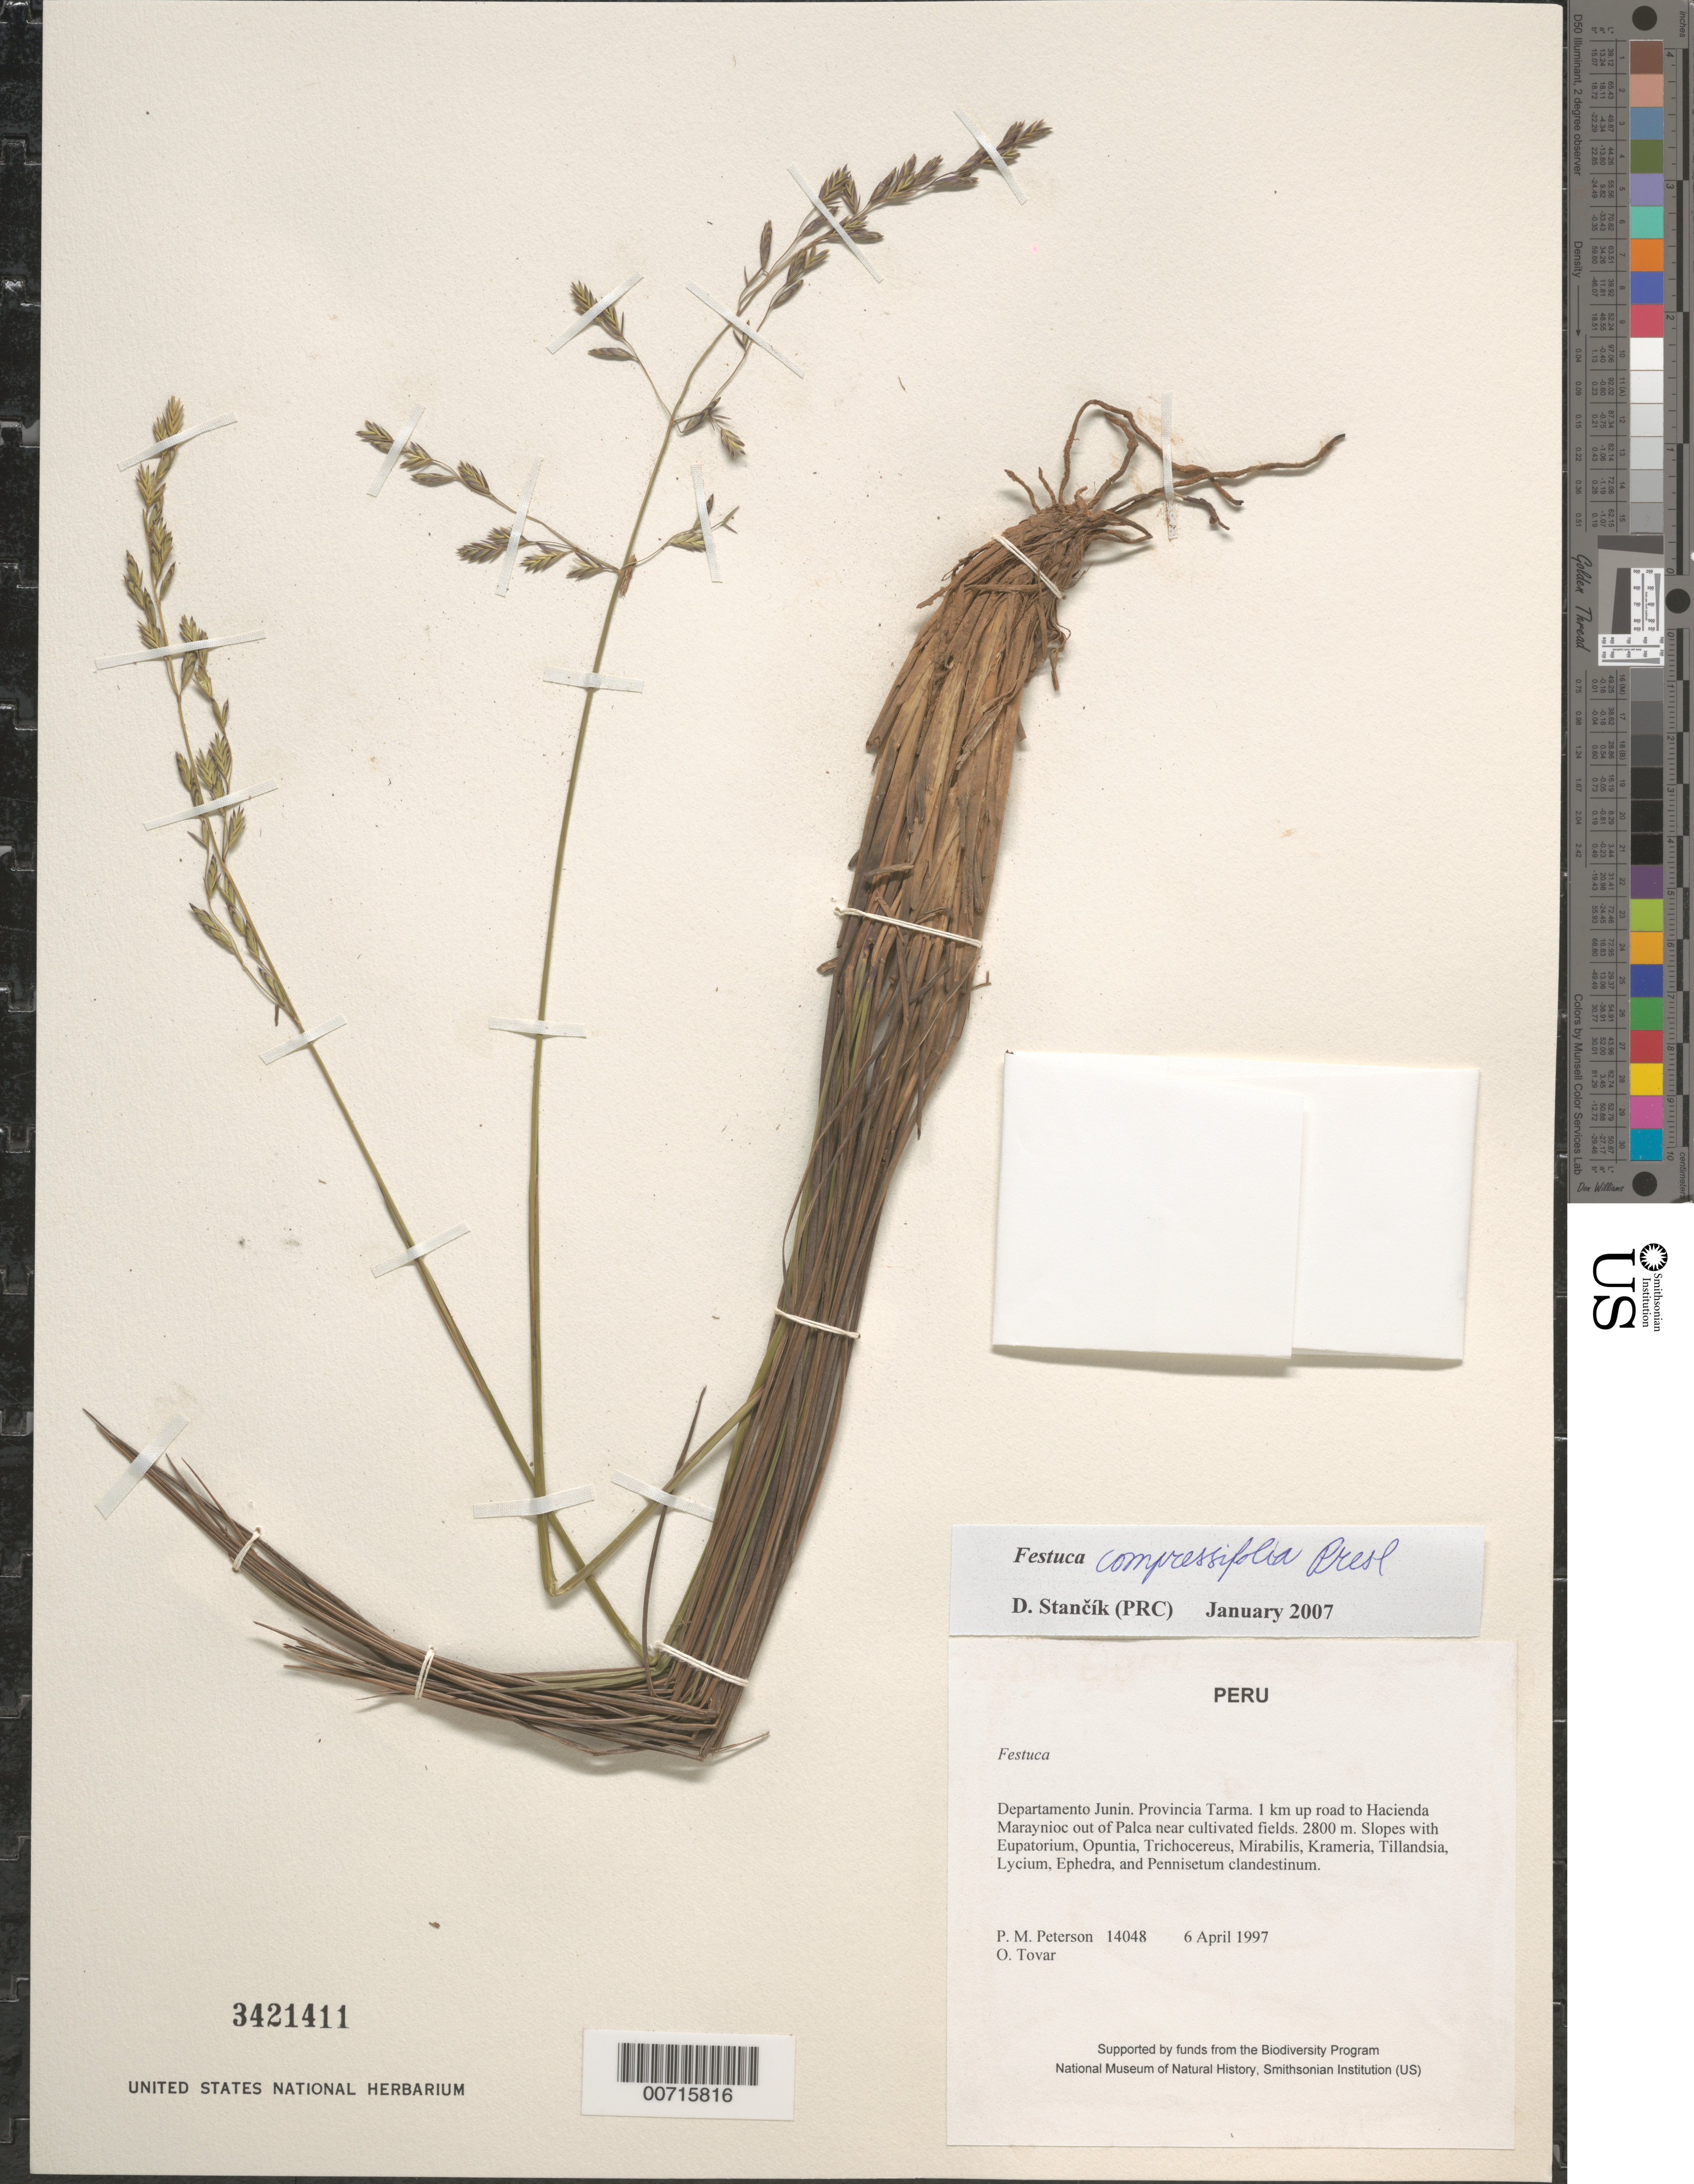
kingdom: Plantae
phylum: Tracheophyta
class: Liliopsida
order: Poales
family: Poaceae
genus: Festuca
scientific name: Festuca compressifolia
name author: J. Presl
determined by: Stancik, D.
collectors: P. M. Peterson & Ó. Tovar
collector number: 14048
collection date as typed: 06 Apr 1997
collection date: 1997-04-06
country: Peru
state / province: Junín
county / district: Tarma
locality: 1 km up road to Hacienda Maraynioc out of Palca near cultivated fields.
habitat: Slopes with Eupatorium, Opuntia, Trichocereus, Mirabilis, Krameria, Tillandsia, Lycium, Ephedra, and Pennisetum clandestinum.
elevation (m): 2800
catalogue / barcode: US 3421411